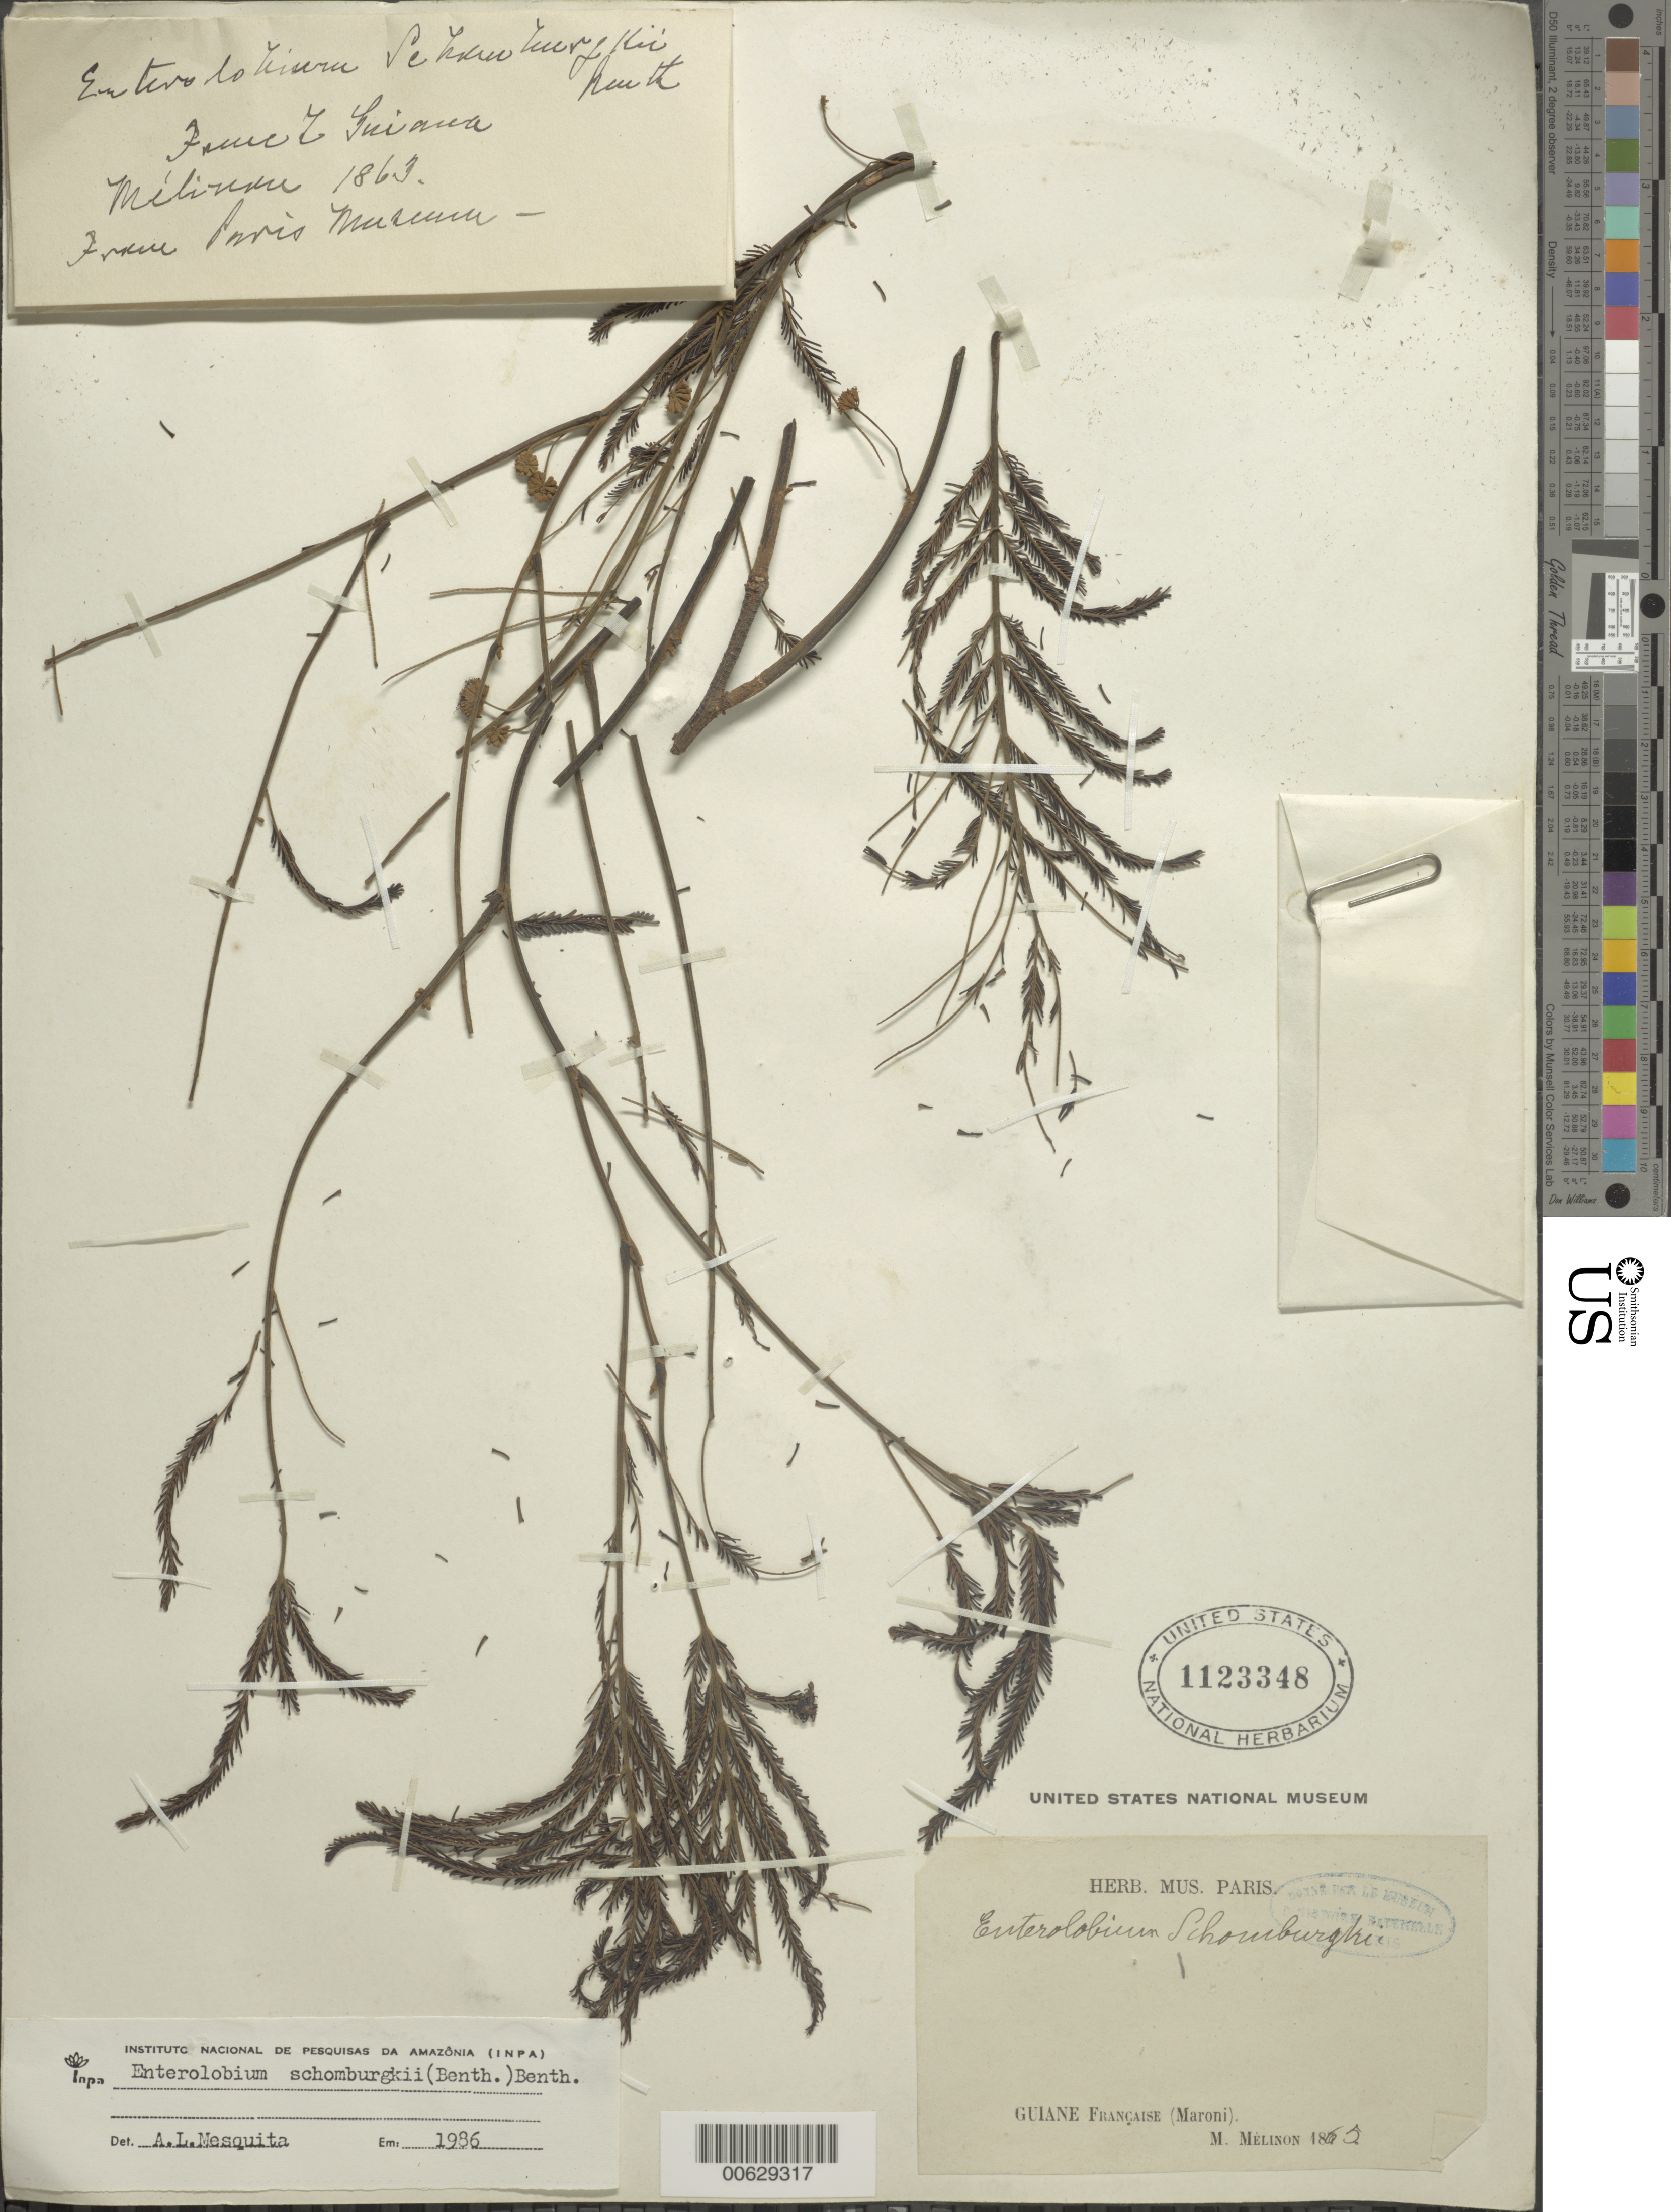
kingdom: Plantae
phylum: Tracheophyta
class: Magnoliopsida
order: Fabales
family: Fabaceae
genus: Robrichia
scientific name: Robrichia schomburgkii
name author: (Benth.) A.R.M. Luz & E.R. Souza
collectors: E. Mélinon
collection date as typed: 1863 or 1865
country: French Guiana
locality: Maroni R.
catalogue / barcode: US 1123348